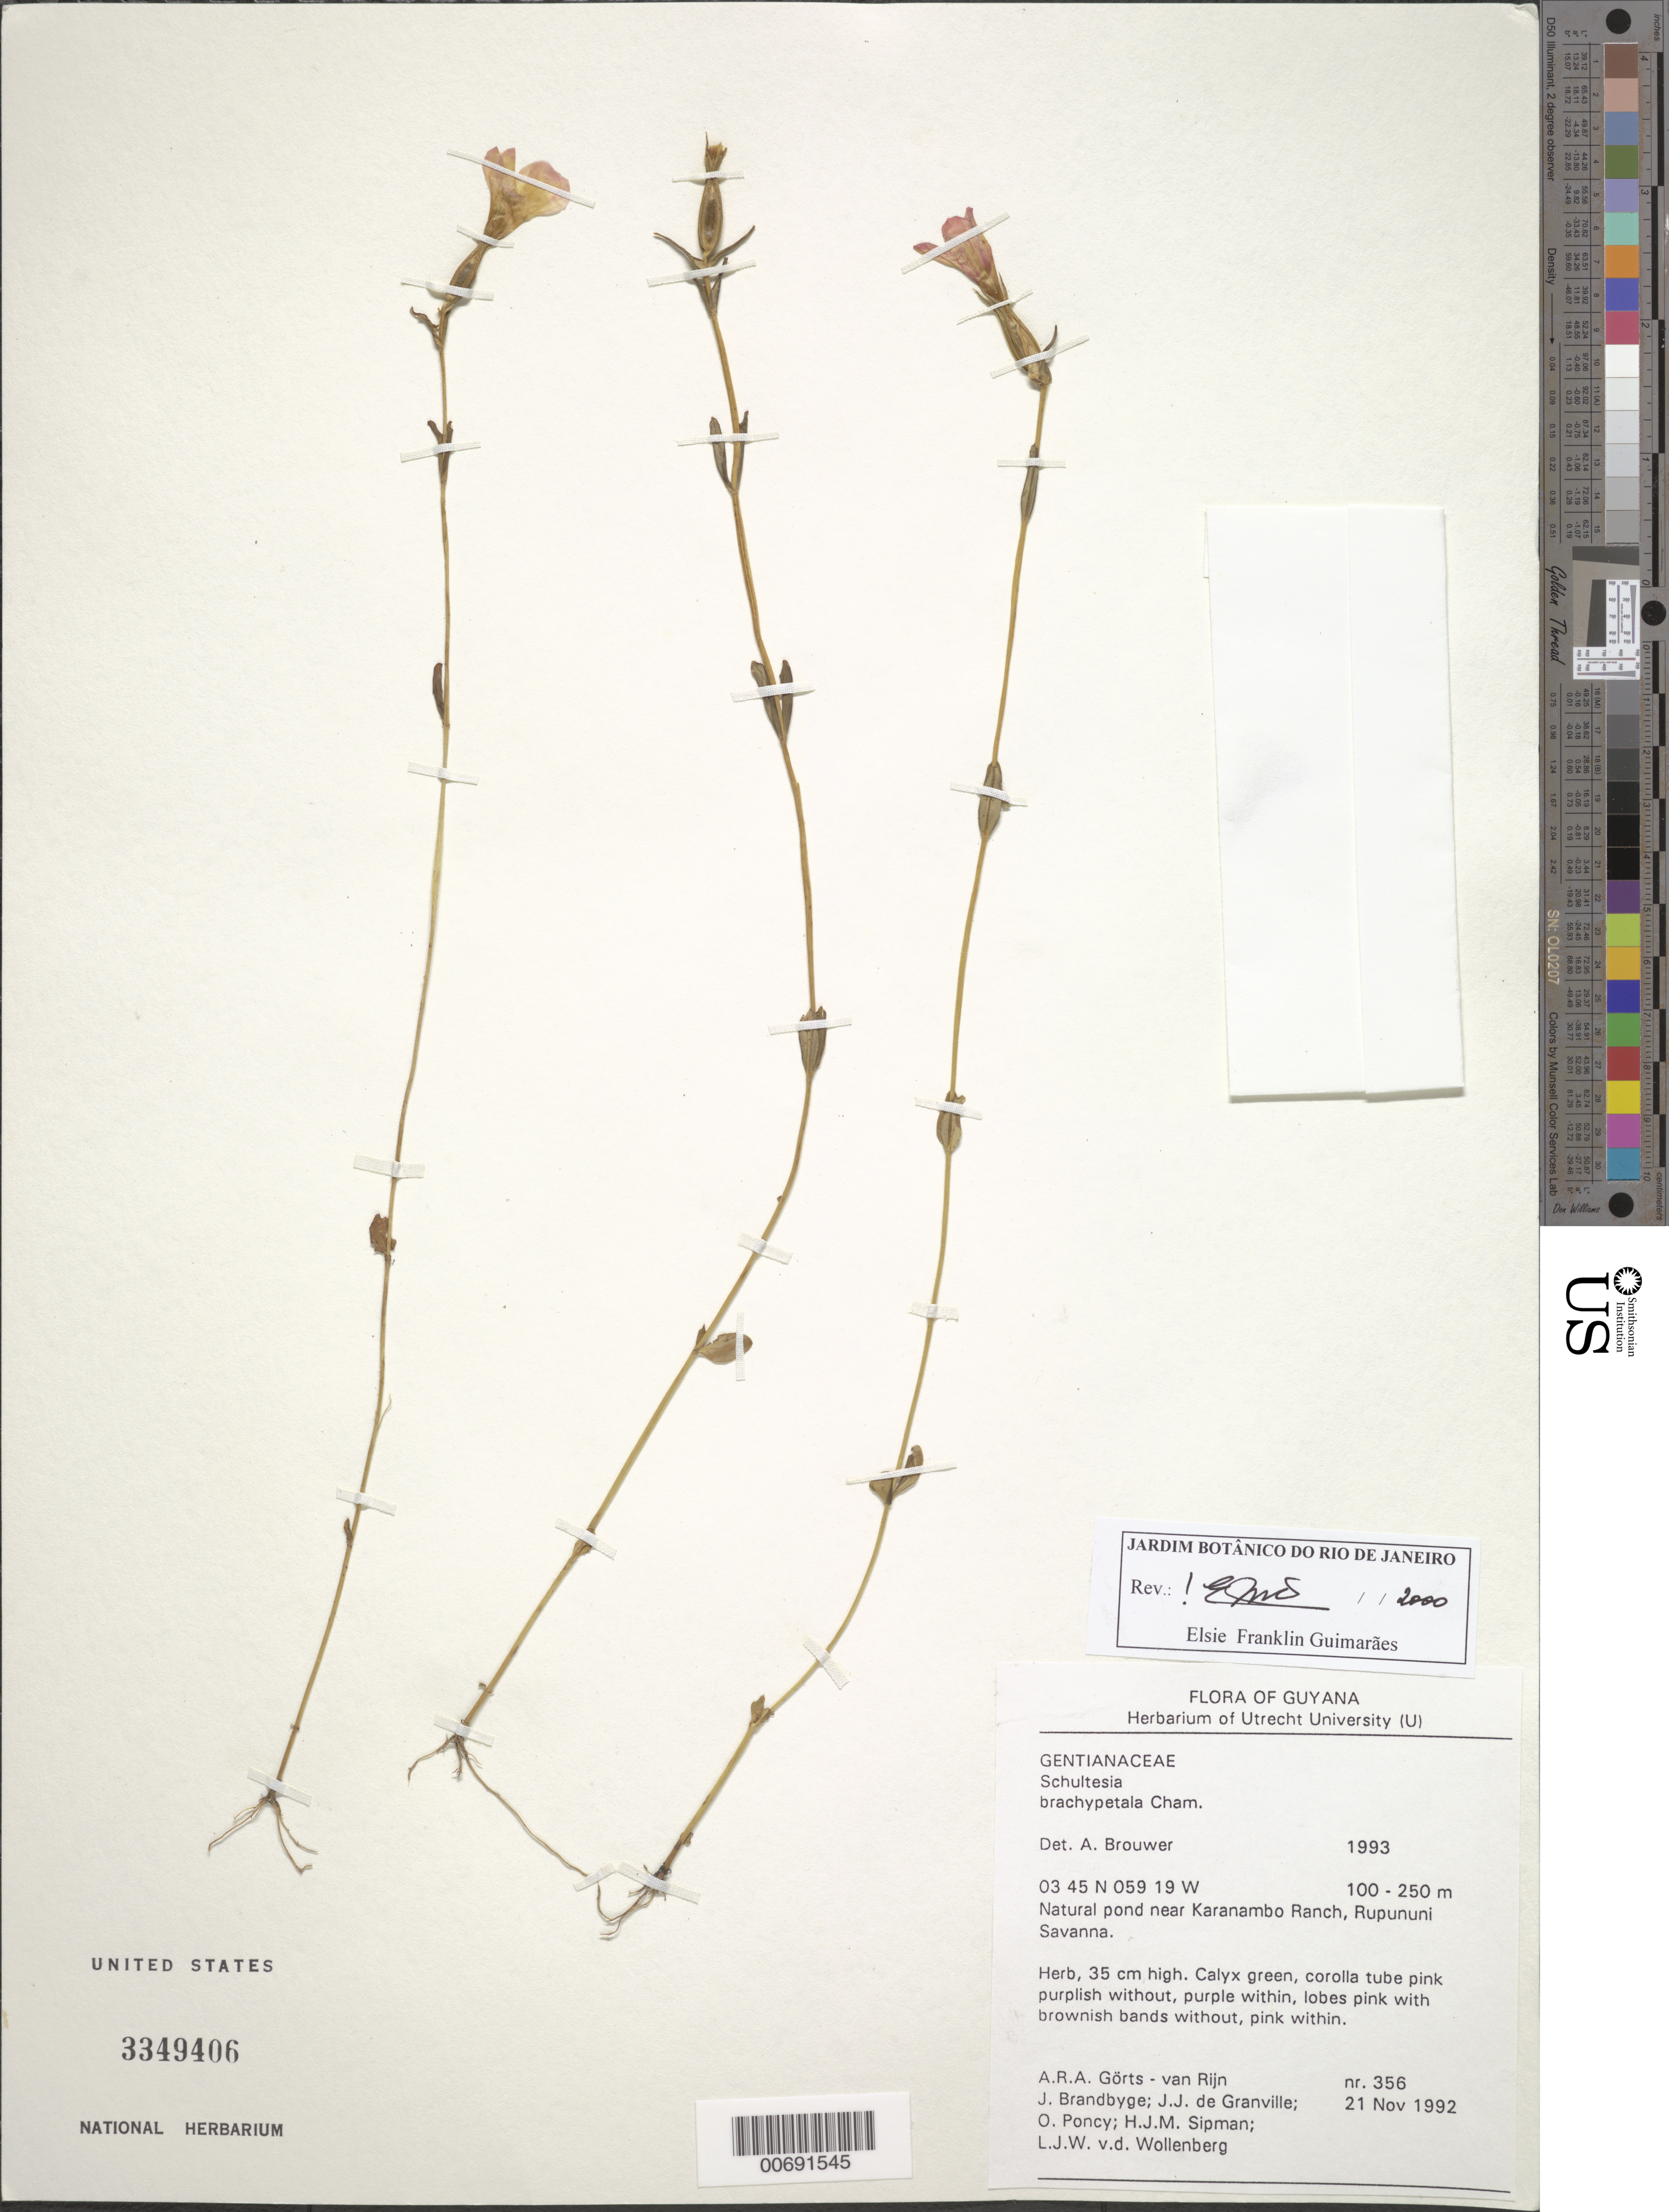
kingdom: Plantae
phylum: Tracheophyta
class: Magnoliopsida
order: Gentianales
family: Gentianaceae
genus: Schultesia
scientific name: Schultesia brachyptera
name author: Cham.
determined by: Jacobs-Brouwer, A.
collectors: A. .R. A. Görts-van Rijn, J. Brandbyge, J.-J. de Granville, O. Poncy, H. J. M. Sipman & L. van der Wollenberg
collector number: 356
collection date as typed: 21-Nov-92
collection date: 1992-11-21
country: Guyana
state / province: U. Takutu-U. Essequibo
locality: Karanambo Ranch, Rupununi Savanna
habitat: Savanna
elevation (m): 100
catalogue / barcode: US 3349406